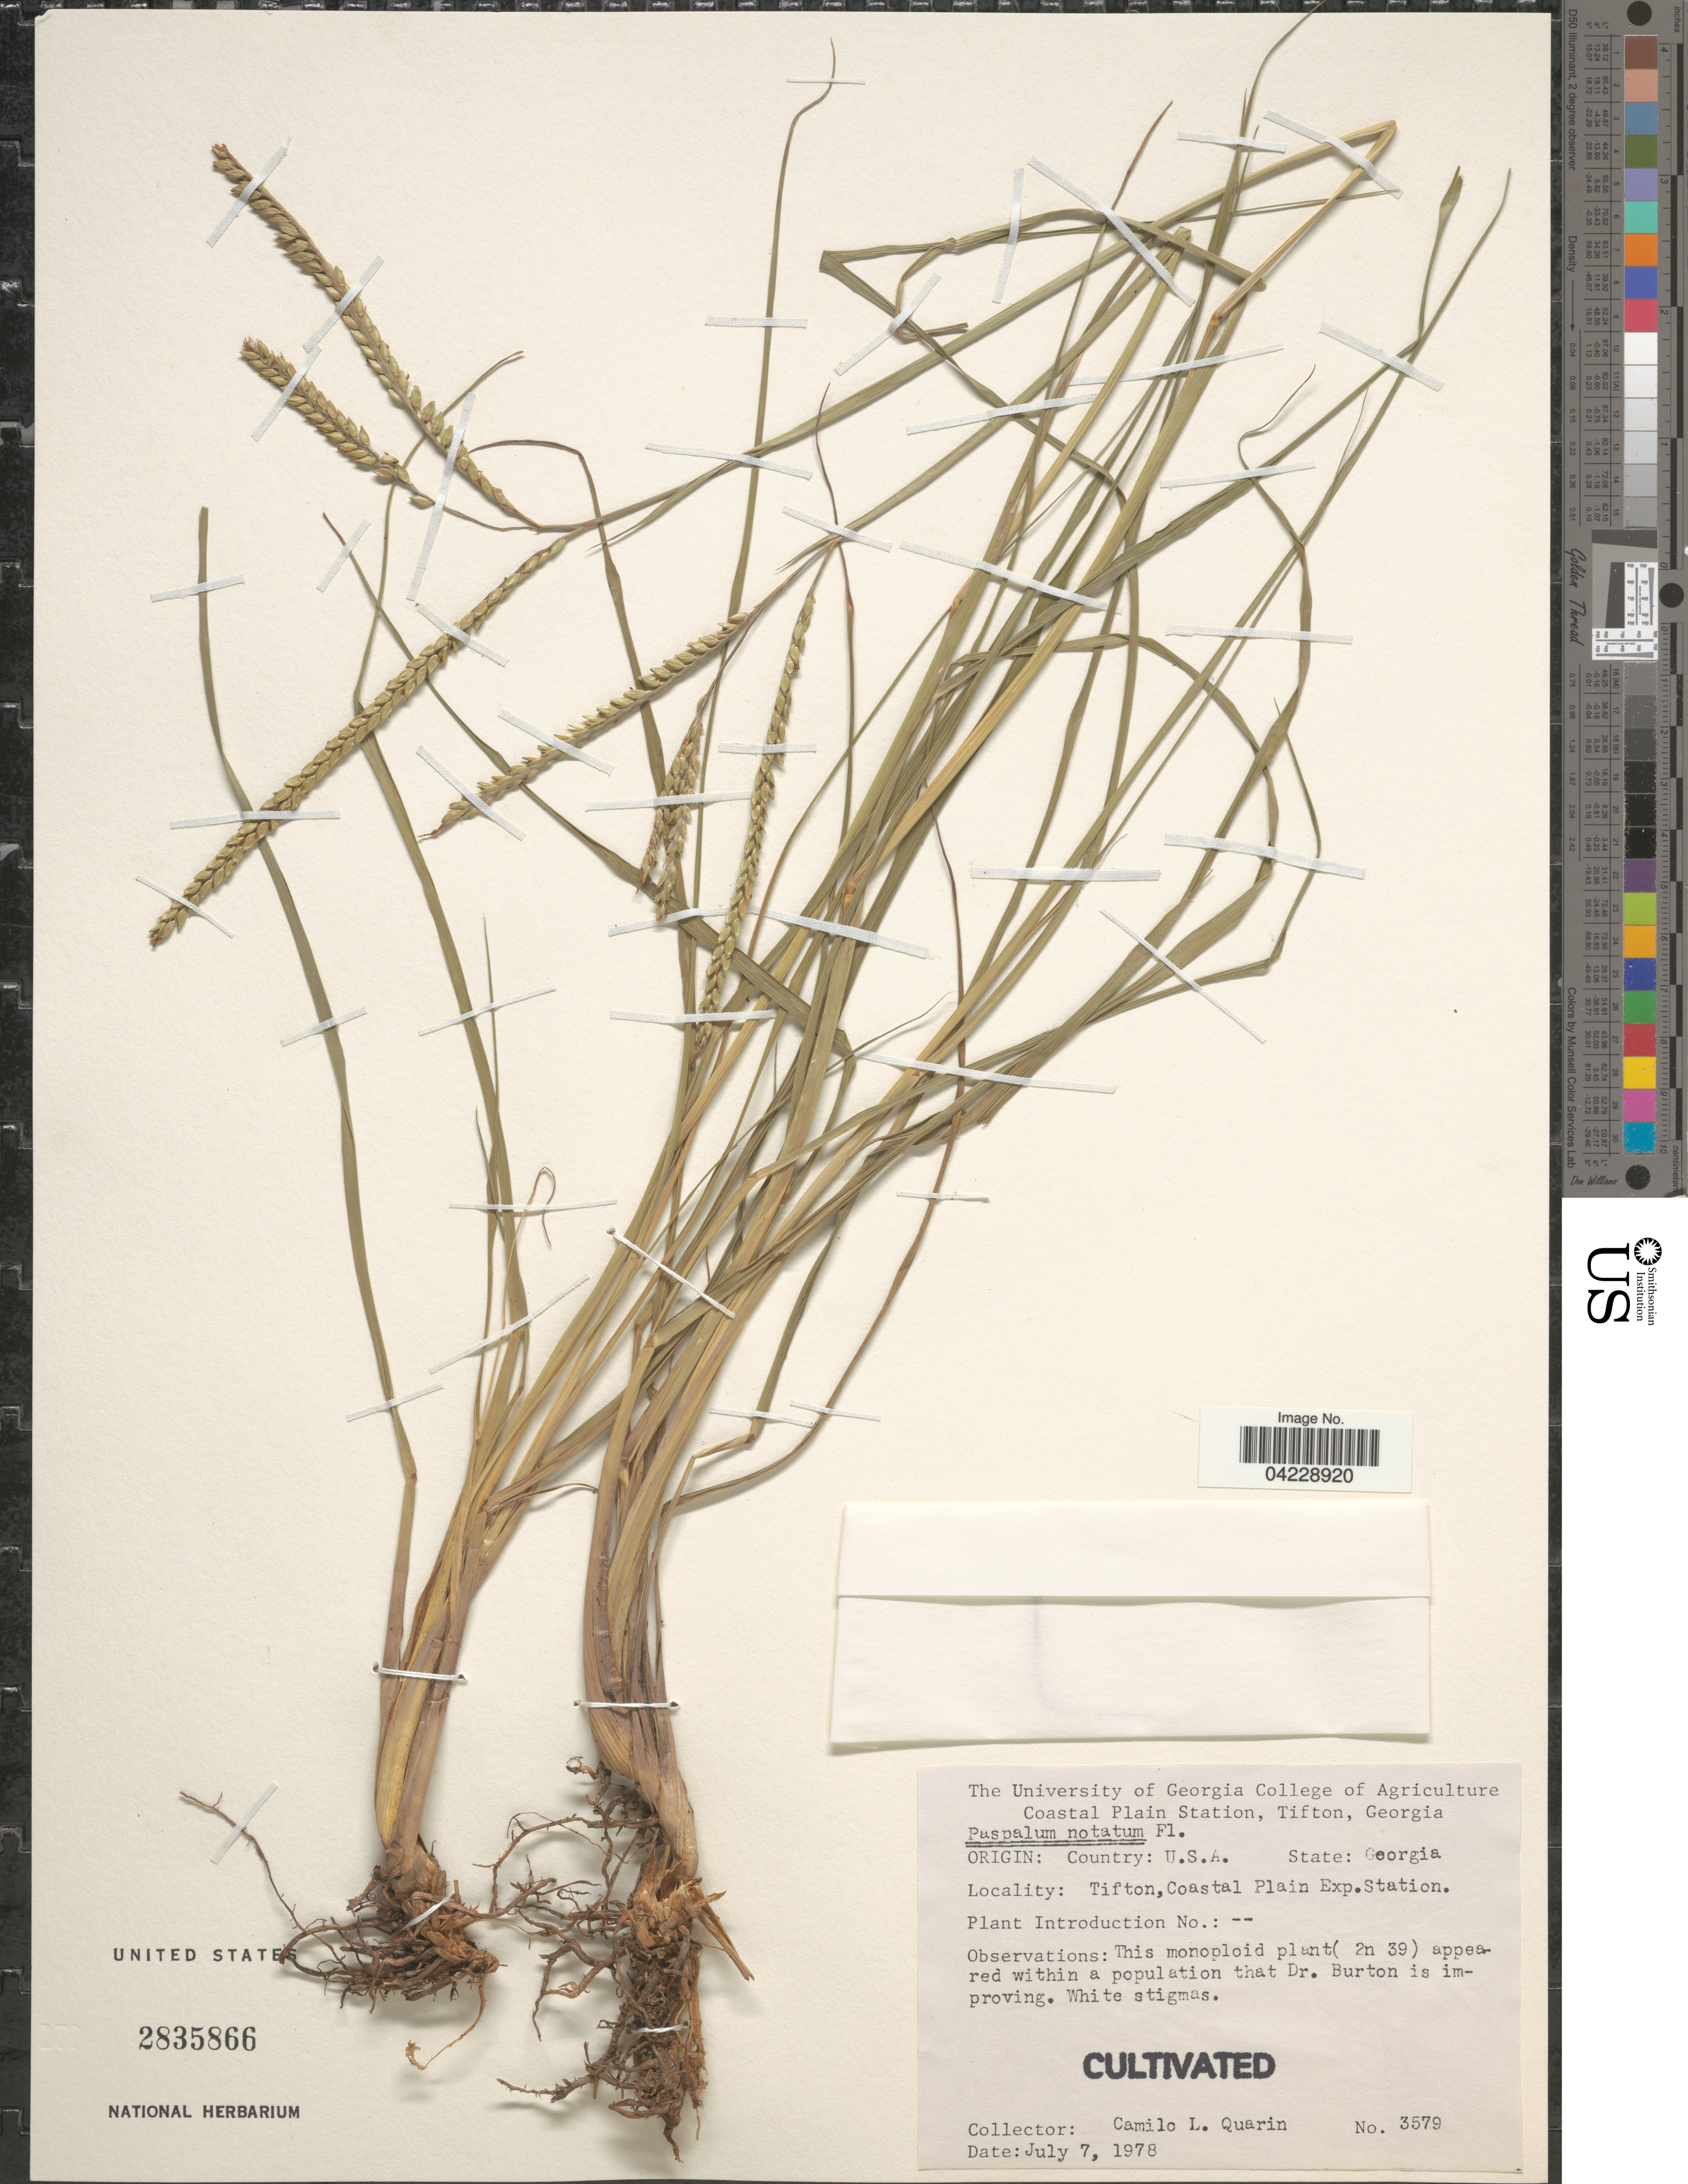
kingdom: Plantae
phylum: Tracheophyta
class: Liliopsida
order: Poales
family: Poaceae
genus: Paspalum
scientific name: Paspalum notatum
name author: Flüggé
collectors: C. Quarin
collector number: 3579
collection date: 1978-07-07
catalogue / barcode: US 2835866